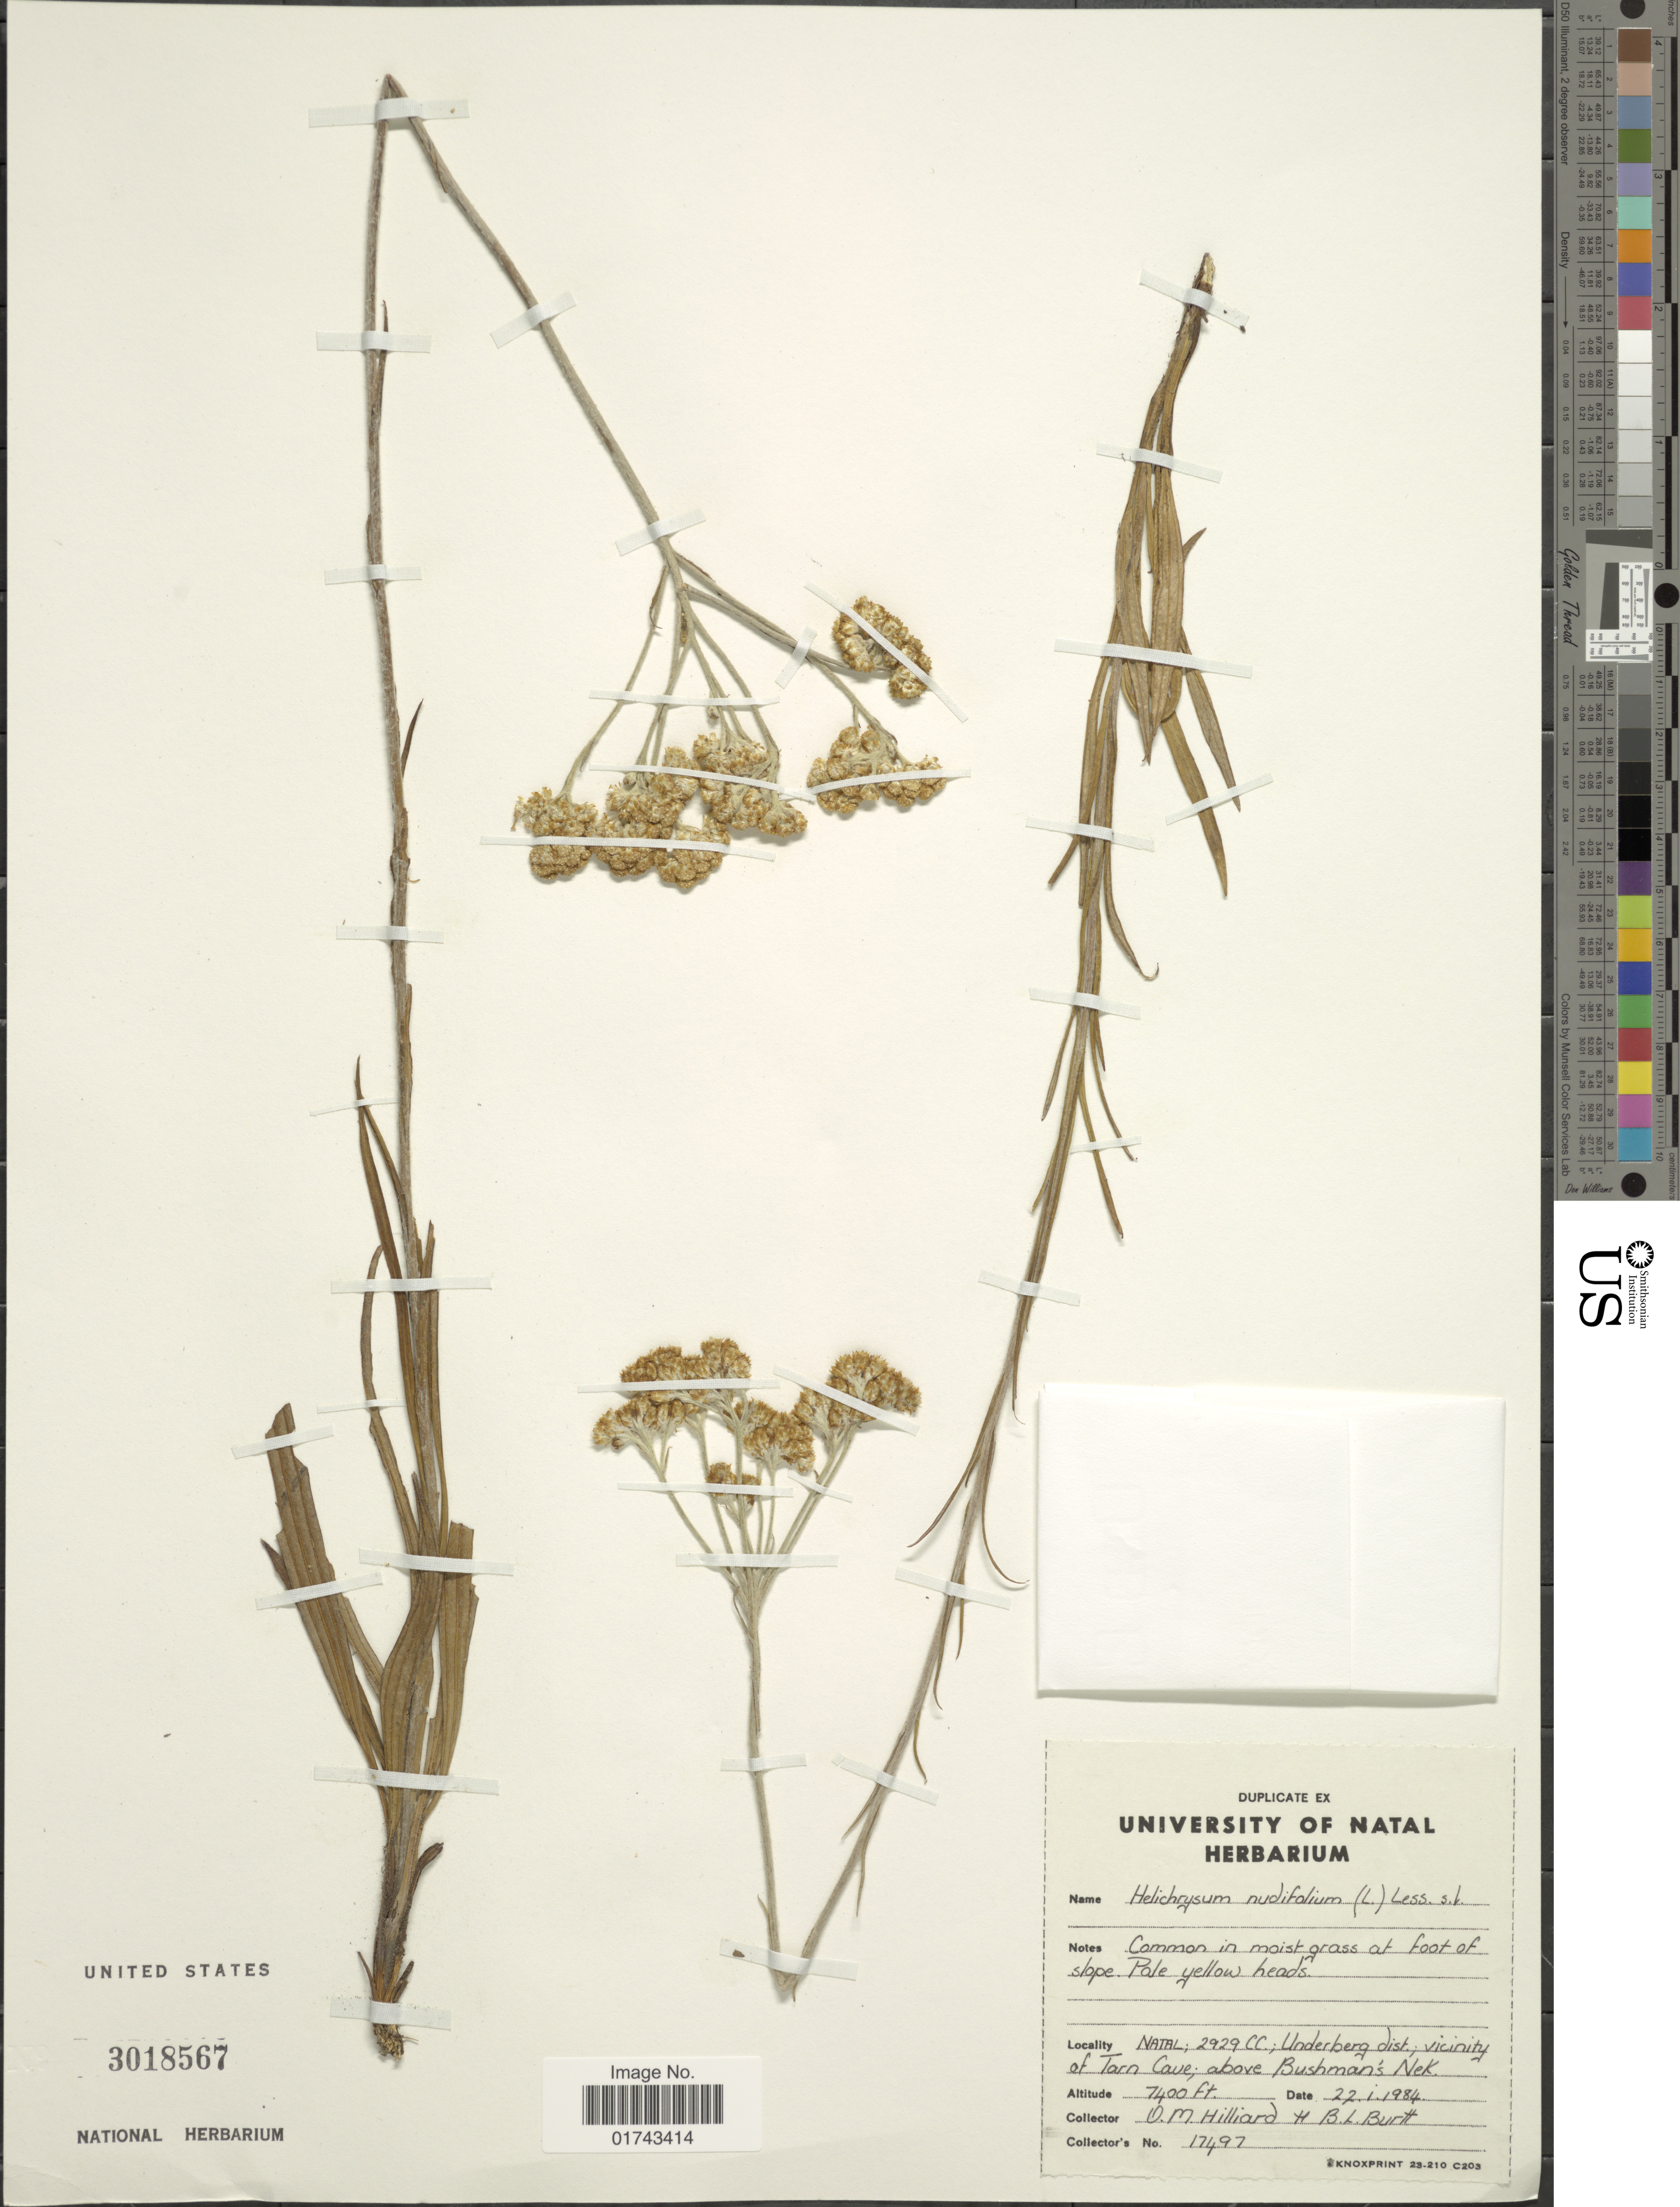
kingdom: Plantae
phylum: Tracheophyta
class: Magnoliopsida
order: Asterales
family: Asteraceae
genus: Helichrysum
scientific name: Helichrysum nudifolium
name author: (L.) Less.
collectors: O. M. Hilliard & B. L. Burtt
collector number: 17497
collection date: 1984-01-22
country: South Africa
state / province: KwaZulu-Natal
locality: Natal, 2929 CC, Underberg dist, vicinity of Tarn Cave, above Bushman's Nek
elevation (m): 2256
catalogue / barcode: US 3018567